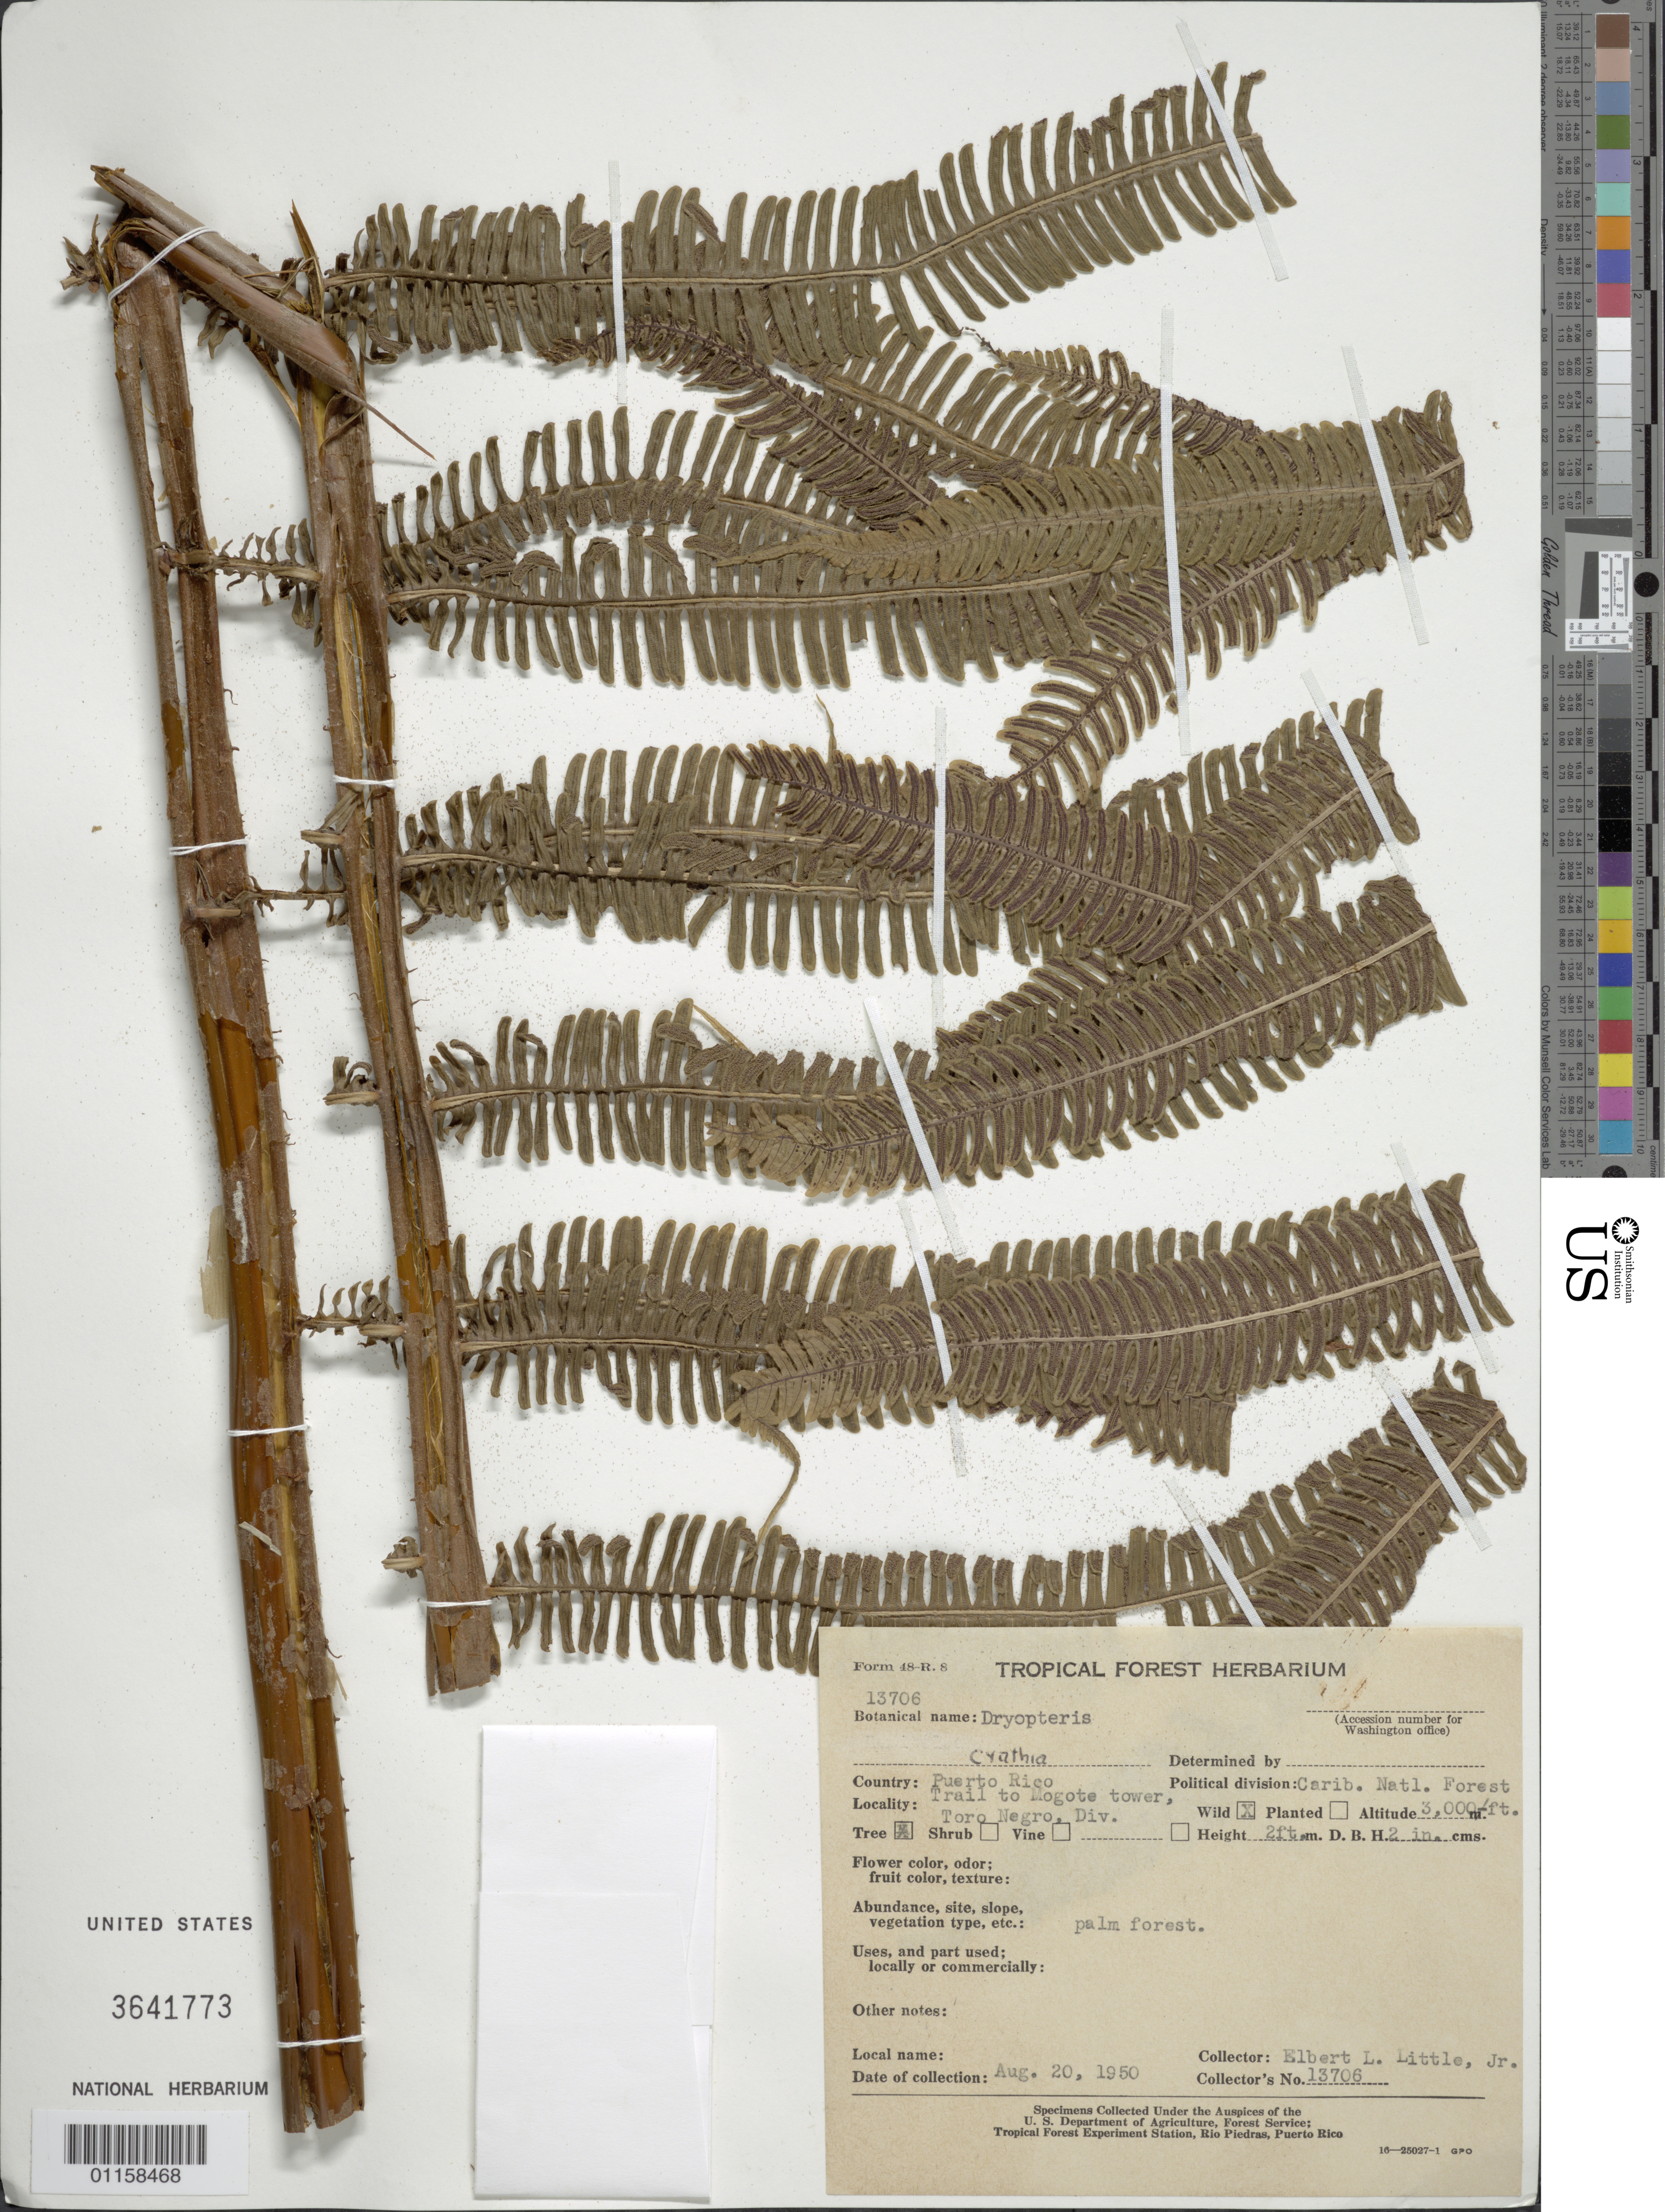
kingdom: Plantae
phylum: Tracheophyta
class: Polypodiopsida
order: Cyatheales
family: Cyatheaceae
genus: Cyathea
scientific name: Cyathea bipinnatifida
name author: (Baker) Domin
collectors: E. L. Little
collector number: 13706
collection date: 1950-08-20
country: Puerto Rico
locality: Carib. Nat'l. Forest, Toro Negro Division, trail to Motoge tower.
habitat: Palm forest.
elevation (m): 914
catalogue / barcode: US 3641773